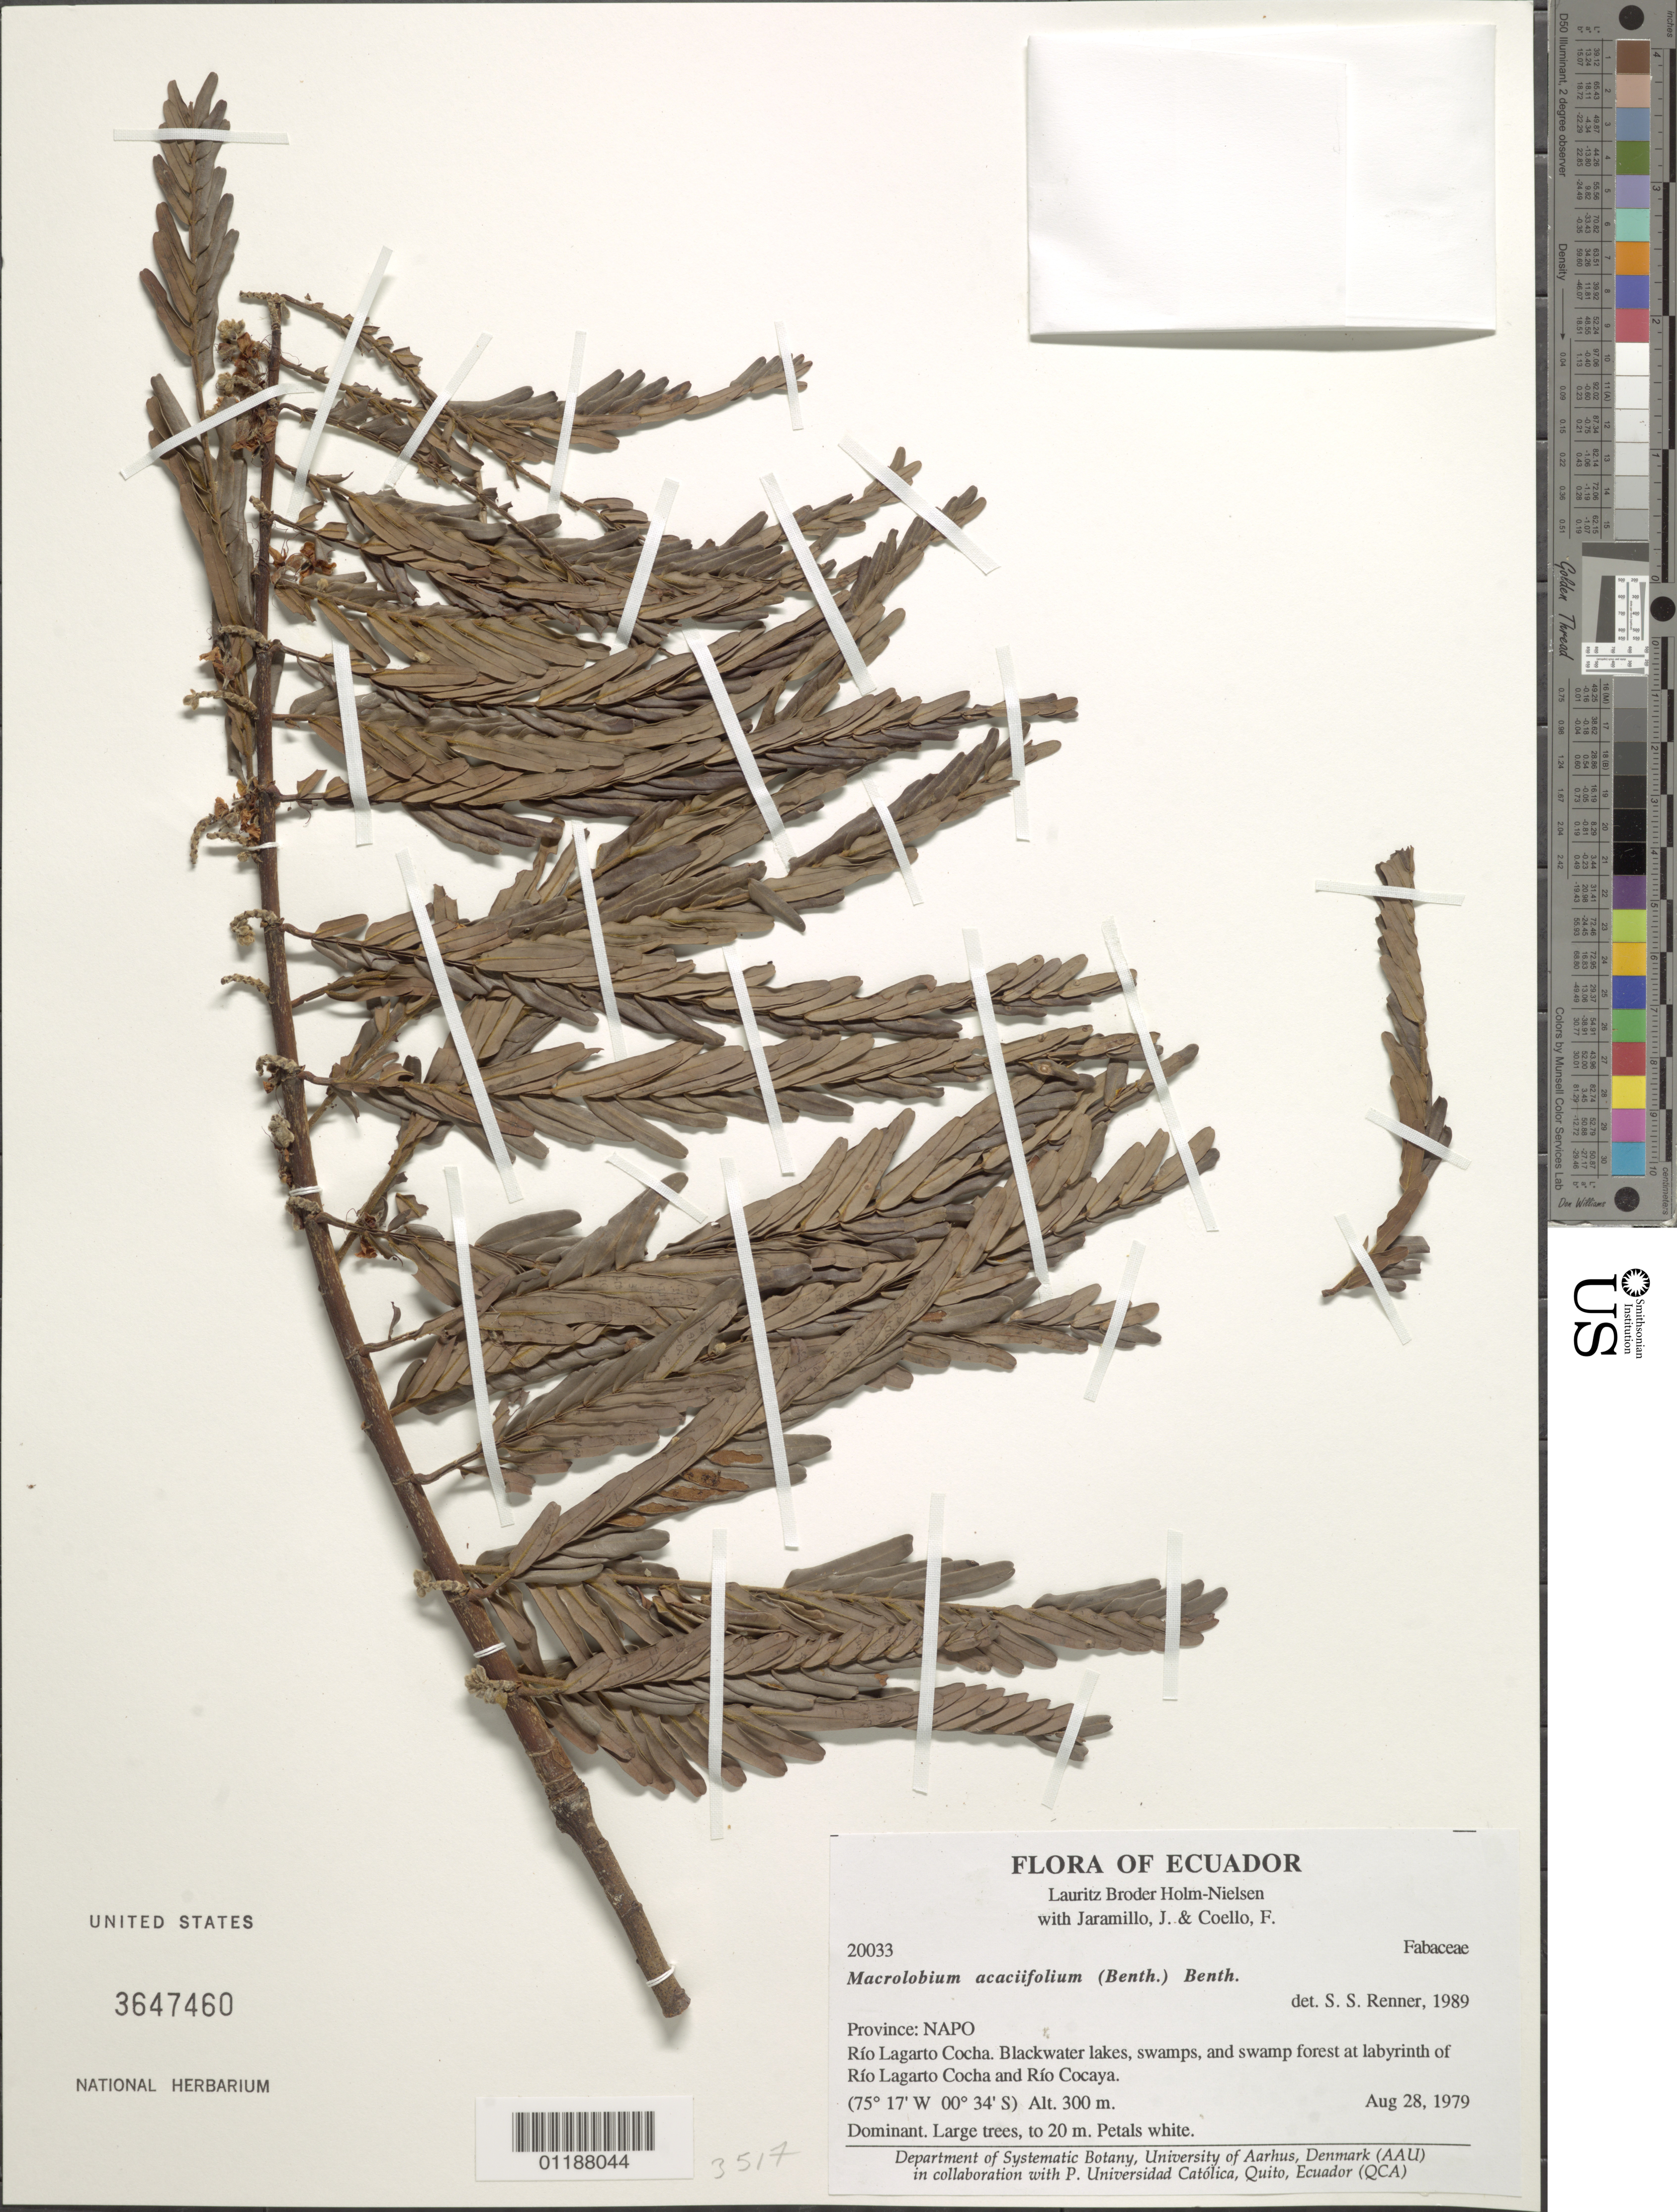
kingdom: Plantae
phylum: Tracheophyta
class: Magnoliopsida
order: Fabales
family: Fabaceae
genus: Macrolobium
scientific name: Macrolobium acaciifolium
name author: (Benth.) Benth.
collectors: L. B. Holm-Nielsen, J. L. Jaramillo & F. Coello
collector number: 20033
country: Ecuador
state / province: Napo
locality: Rio Lagarto Cocha and Rio Cocaya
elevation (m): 300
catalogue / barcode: US 3647460